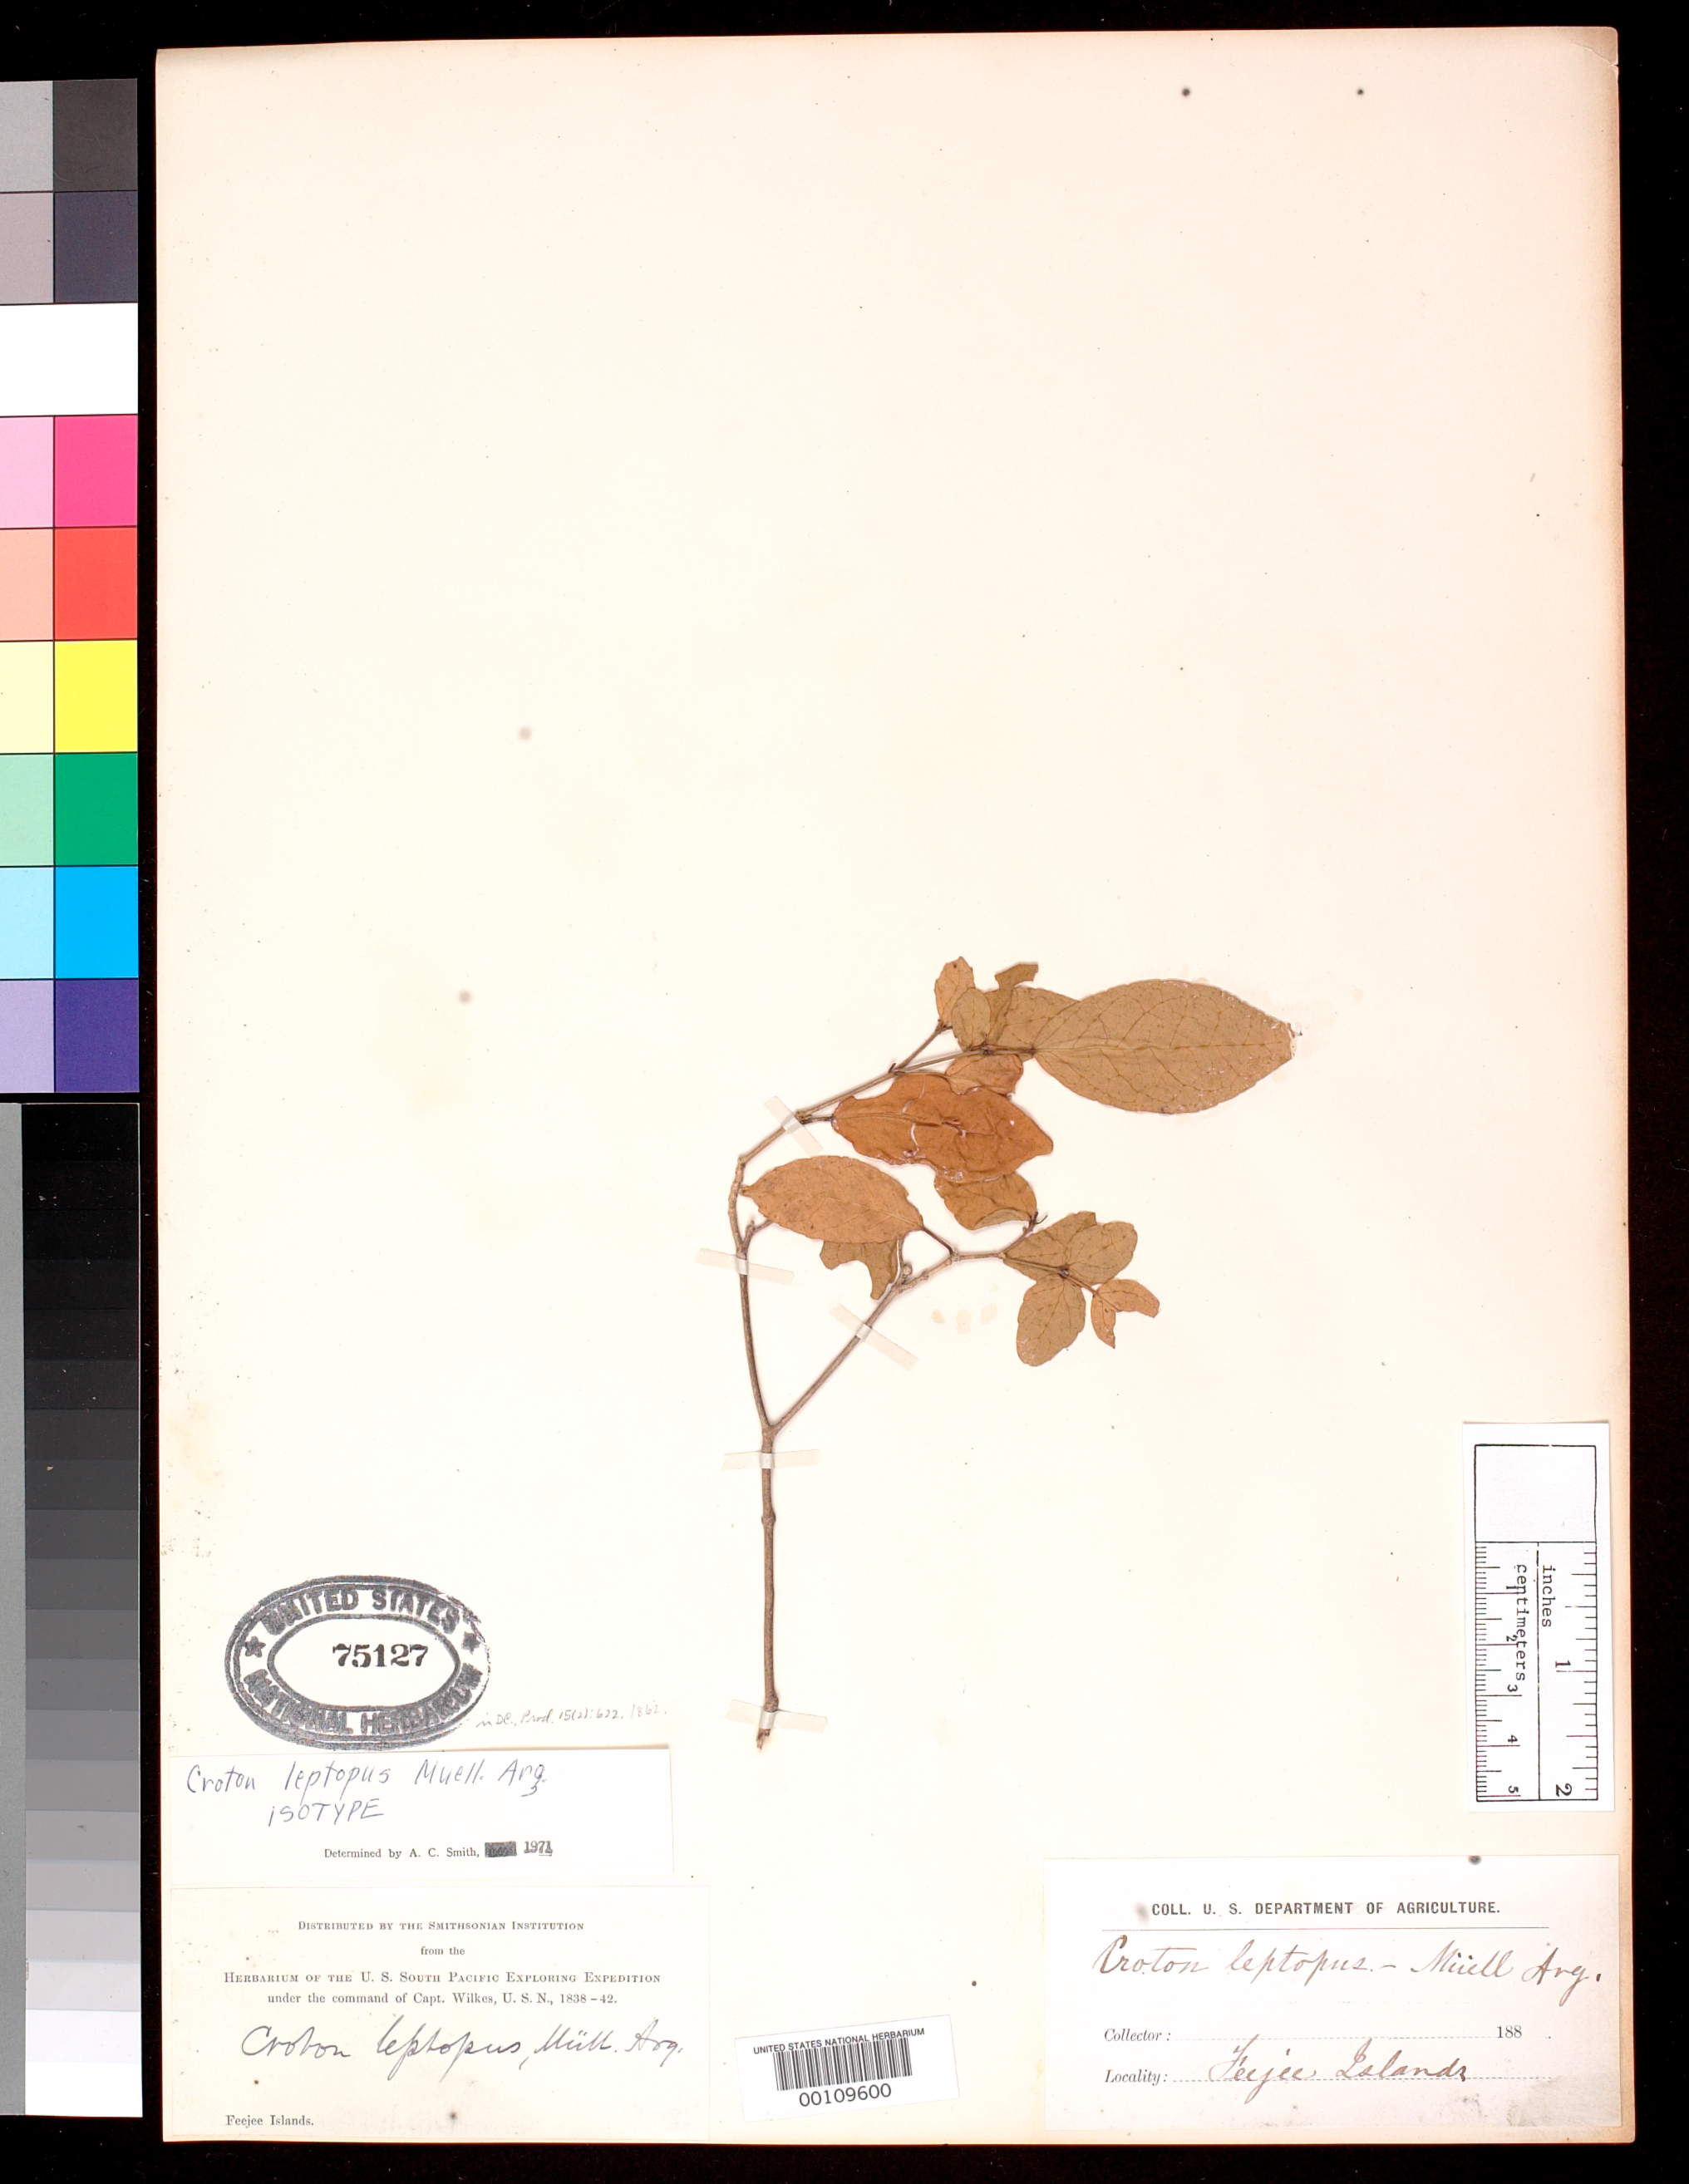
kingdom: Plantae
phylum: Tracheophyta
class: Magnoliopsida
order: Malpighiales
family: Euphorbiaceae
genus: Croton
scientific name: Croton leptopus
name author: Müll. Arg. in DC.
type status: Isotype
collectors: W. Rich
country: Fiji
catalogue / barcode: US 75127